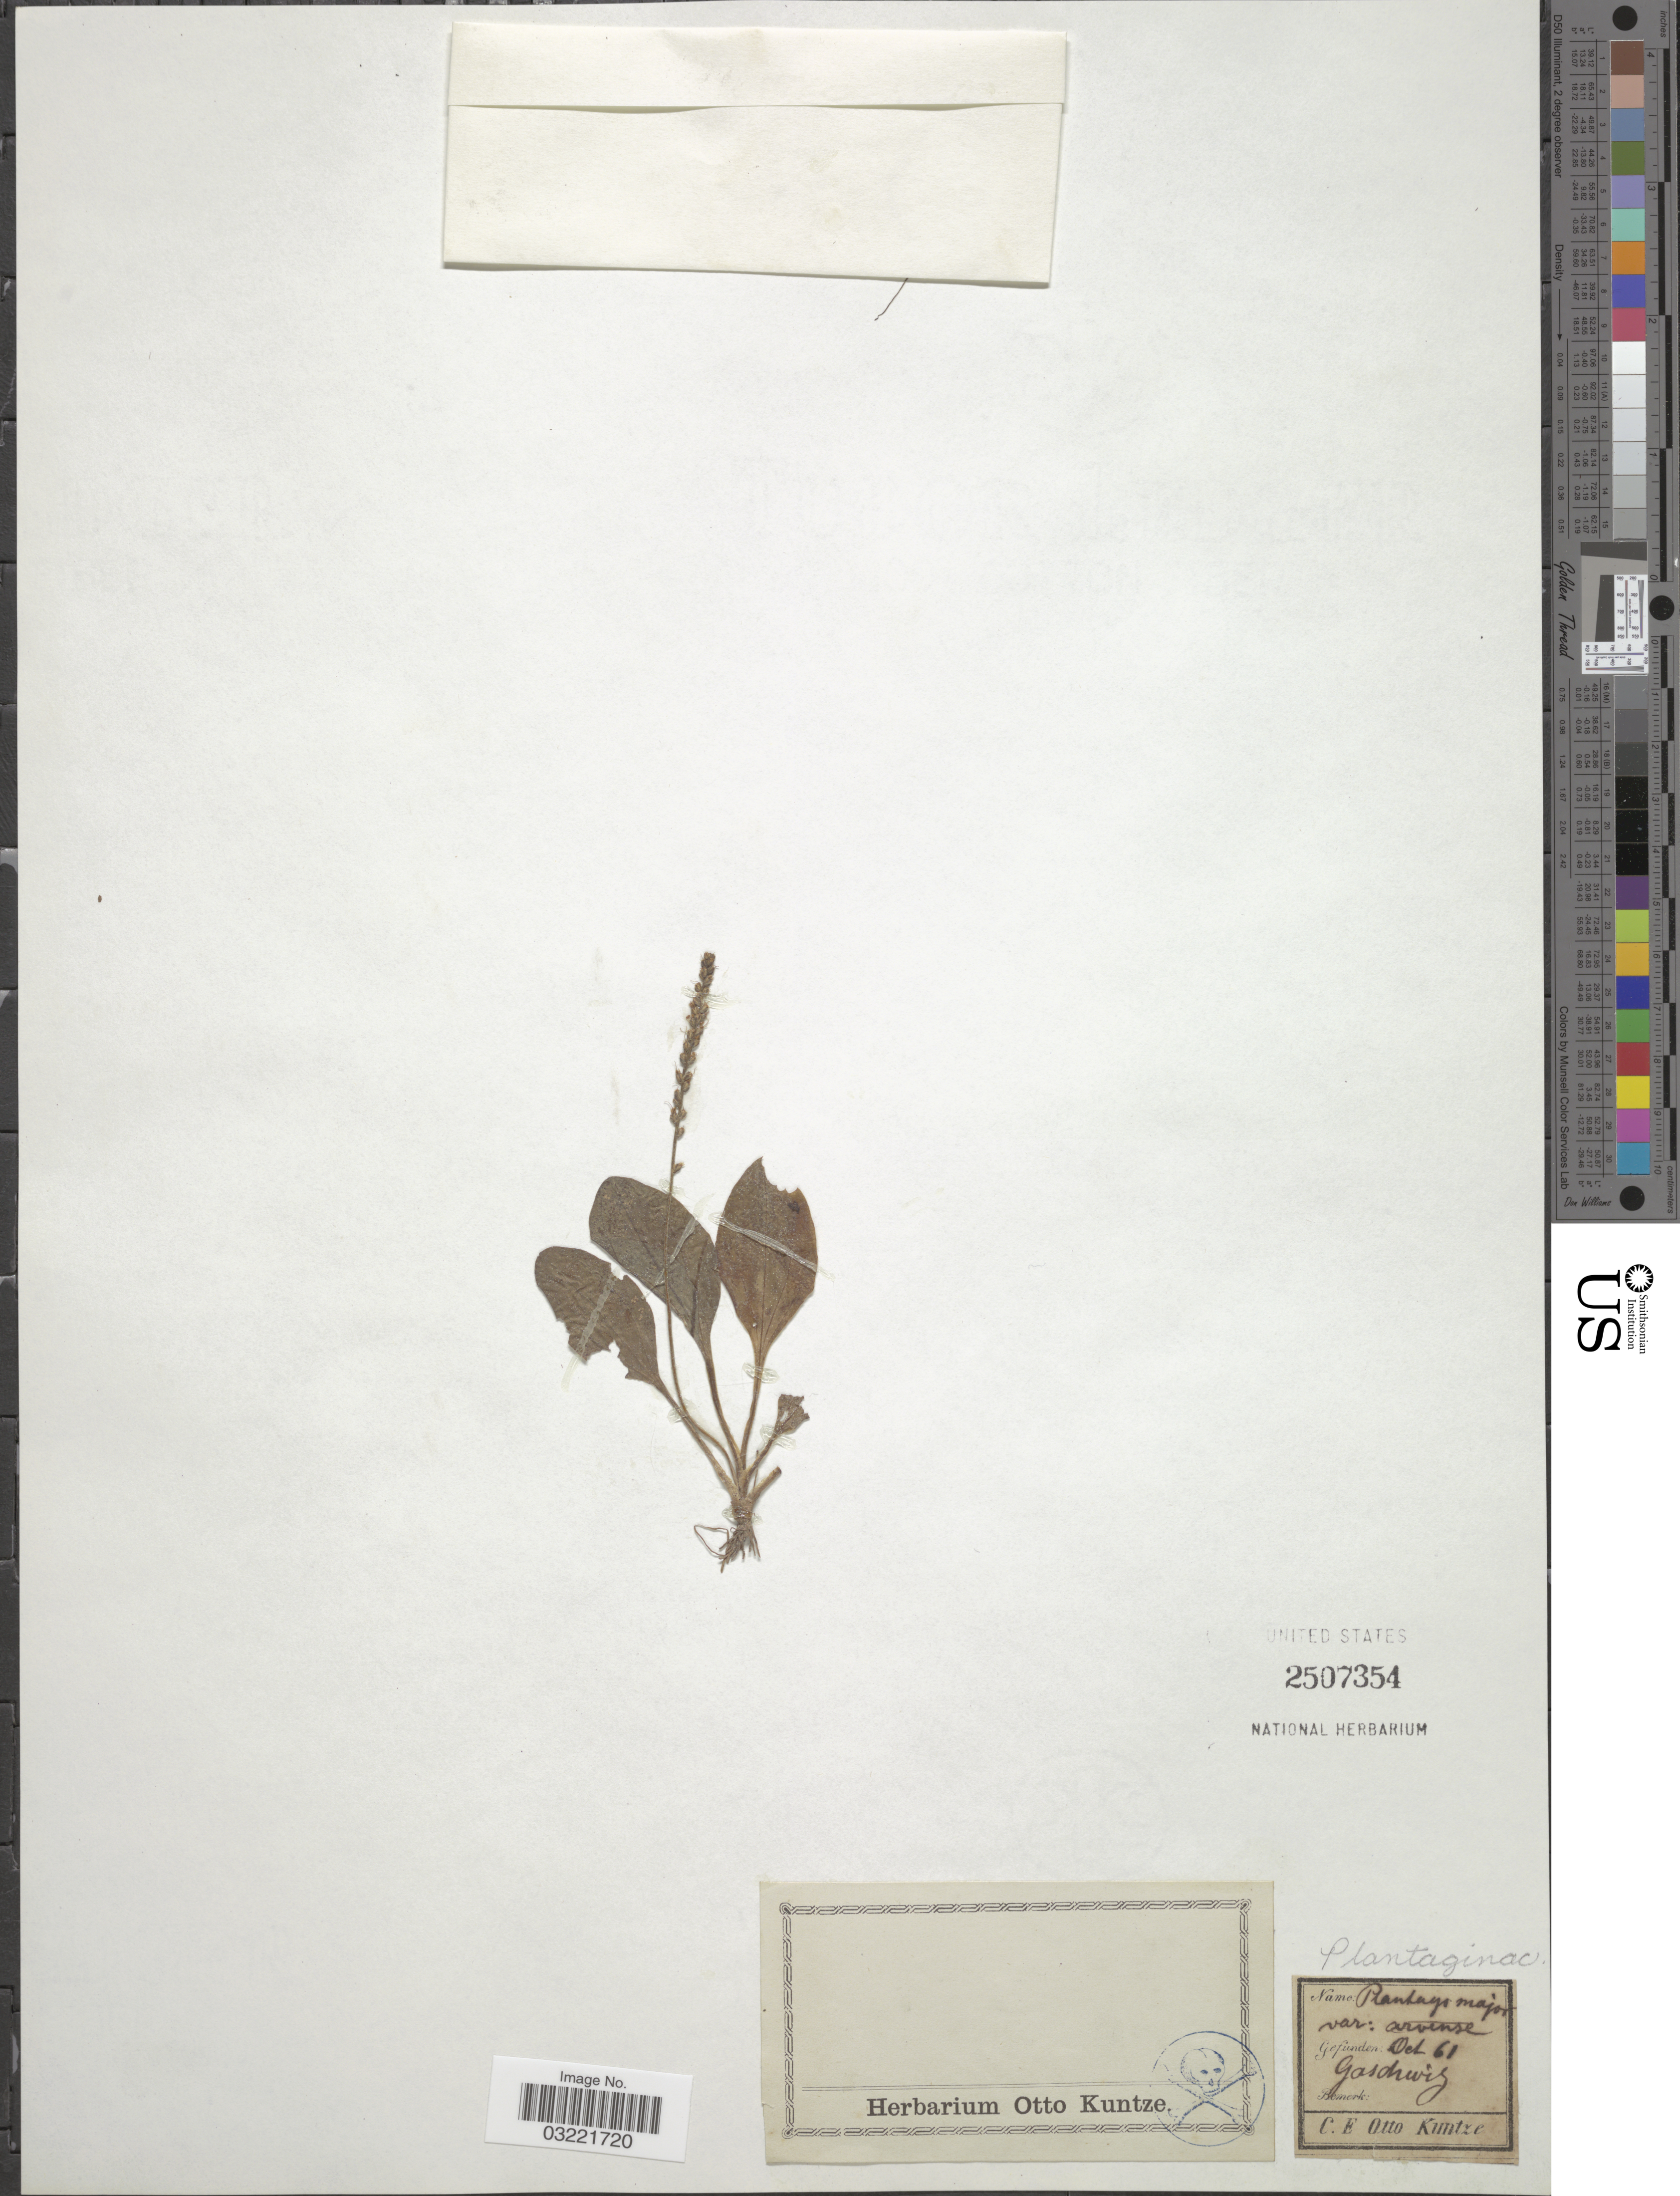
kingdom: Plantae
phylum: Tracheophyta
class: Magnoliopsida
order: Lamiales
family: Plantaginaceae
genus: Plantago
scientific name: Plantago major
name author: L.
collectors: C.E.O. Kuntze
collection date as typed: Transcribed d/m/y: /10/61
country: Germany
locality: Gaschwitz.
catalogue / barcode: US 2507354